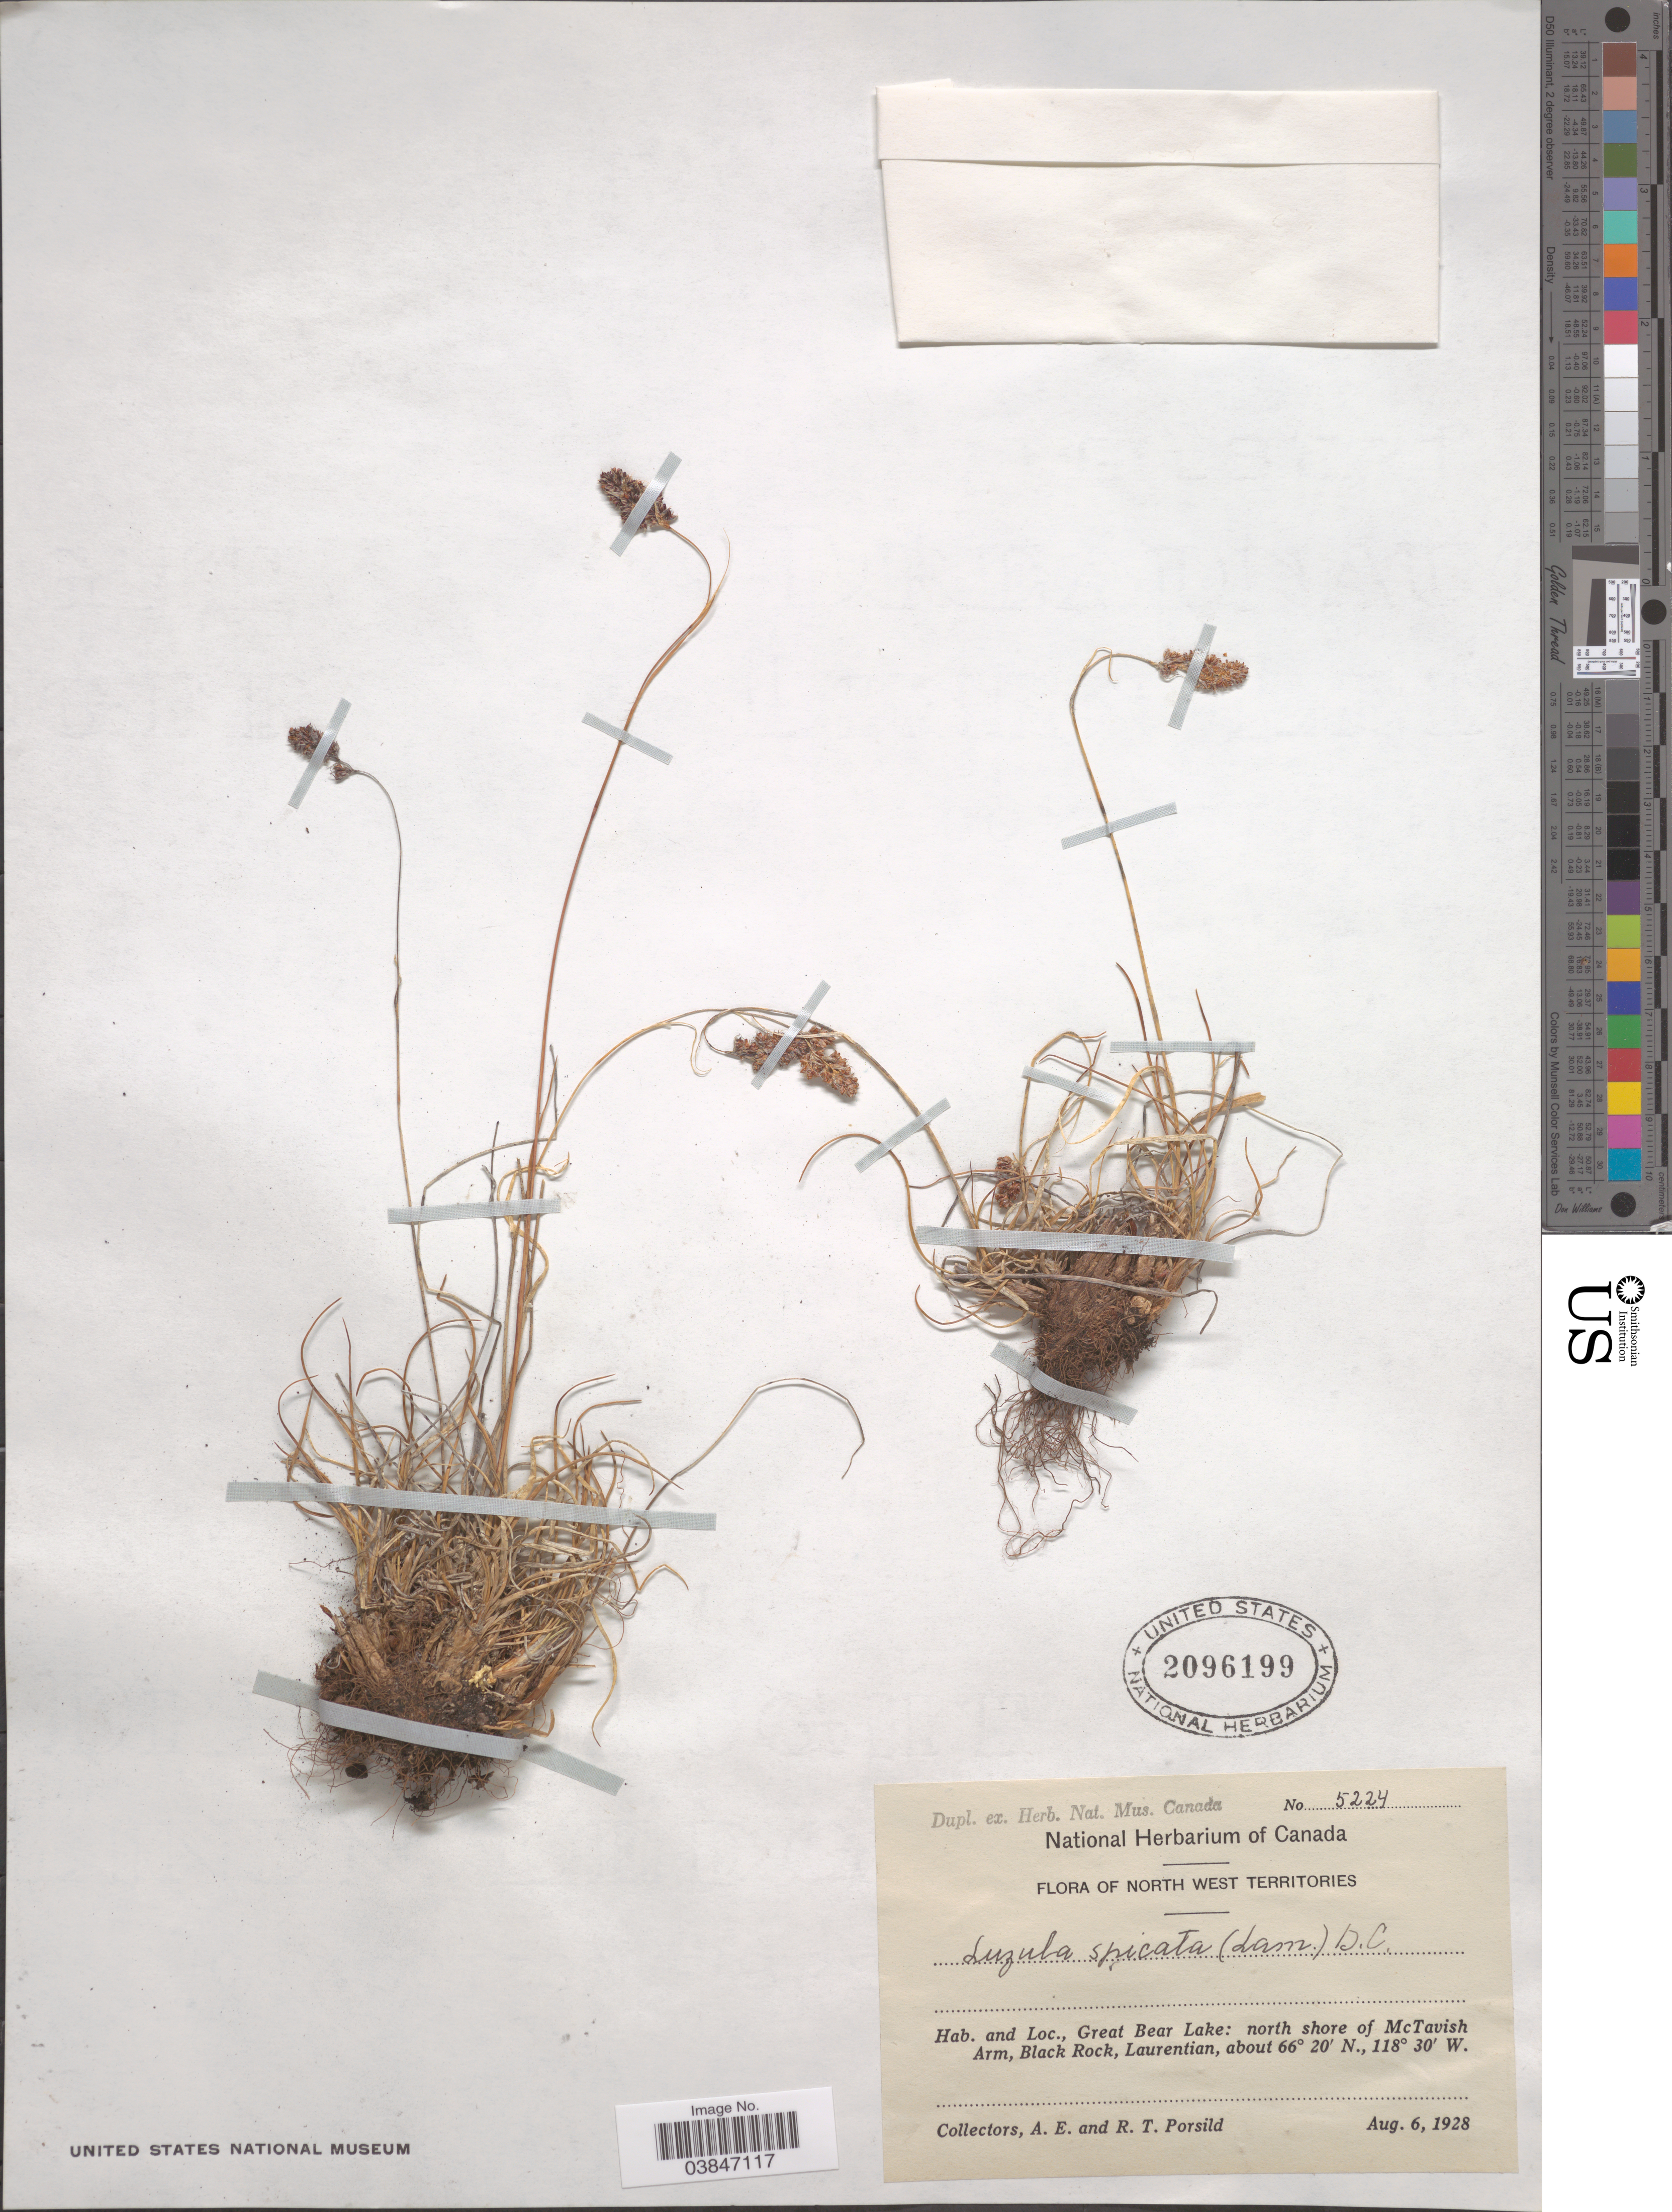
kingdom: Plantae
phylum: Tracheophyta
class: Liliopsida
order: Poales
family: Juncaceae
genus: Luzula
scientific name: Luzula spicata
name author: (L.) DC.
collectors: A. E. Porsild & R. T. Porsild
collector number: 5224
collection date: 1928-08-06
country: Canada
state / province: Northwest Territories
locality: Great Bear Lake: north shore of McTavish Arm, Black Rock, Laurentian.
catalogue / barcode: US 2096199